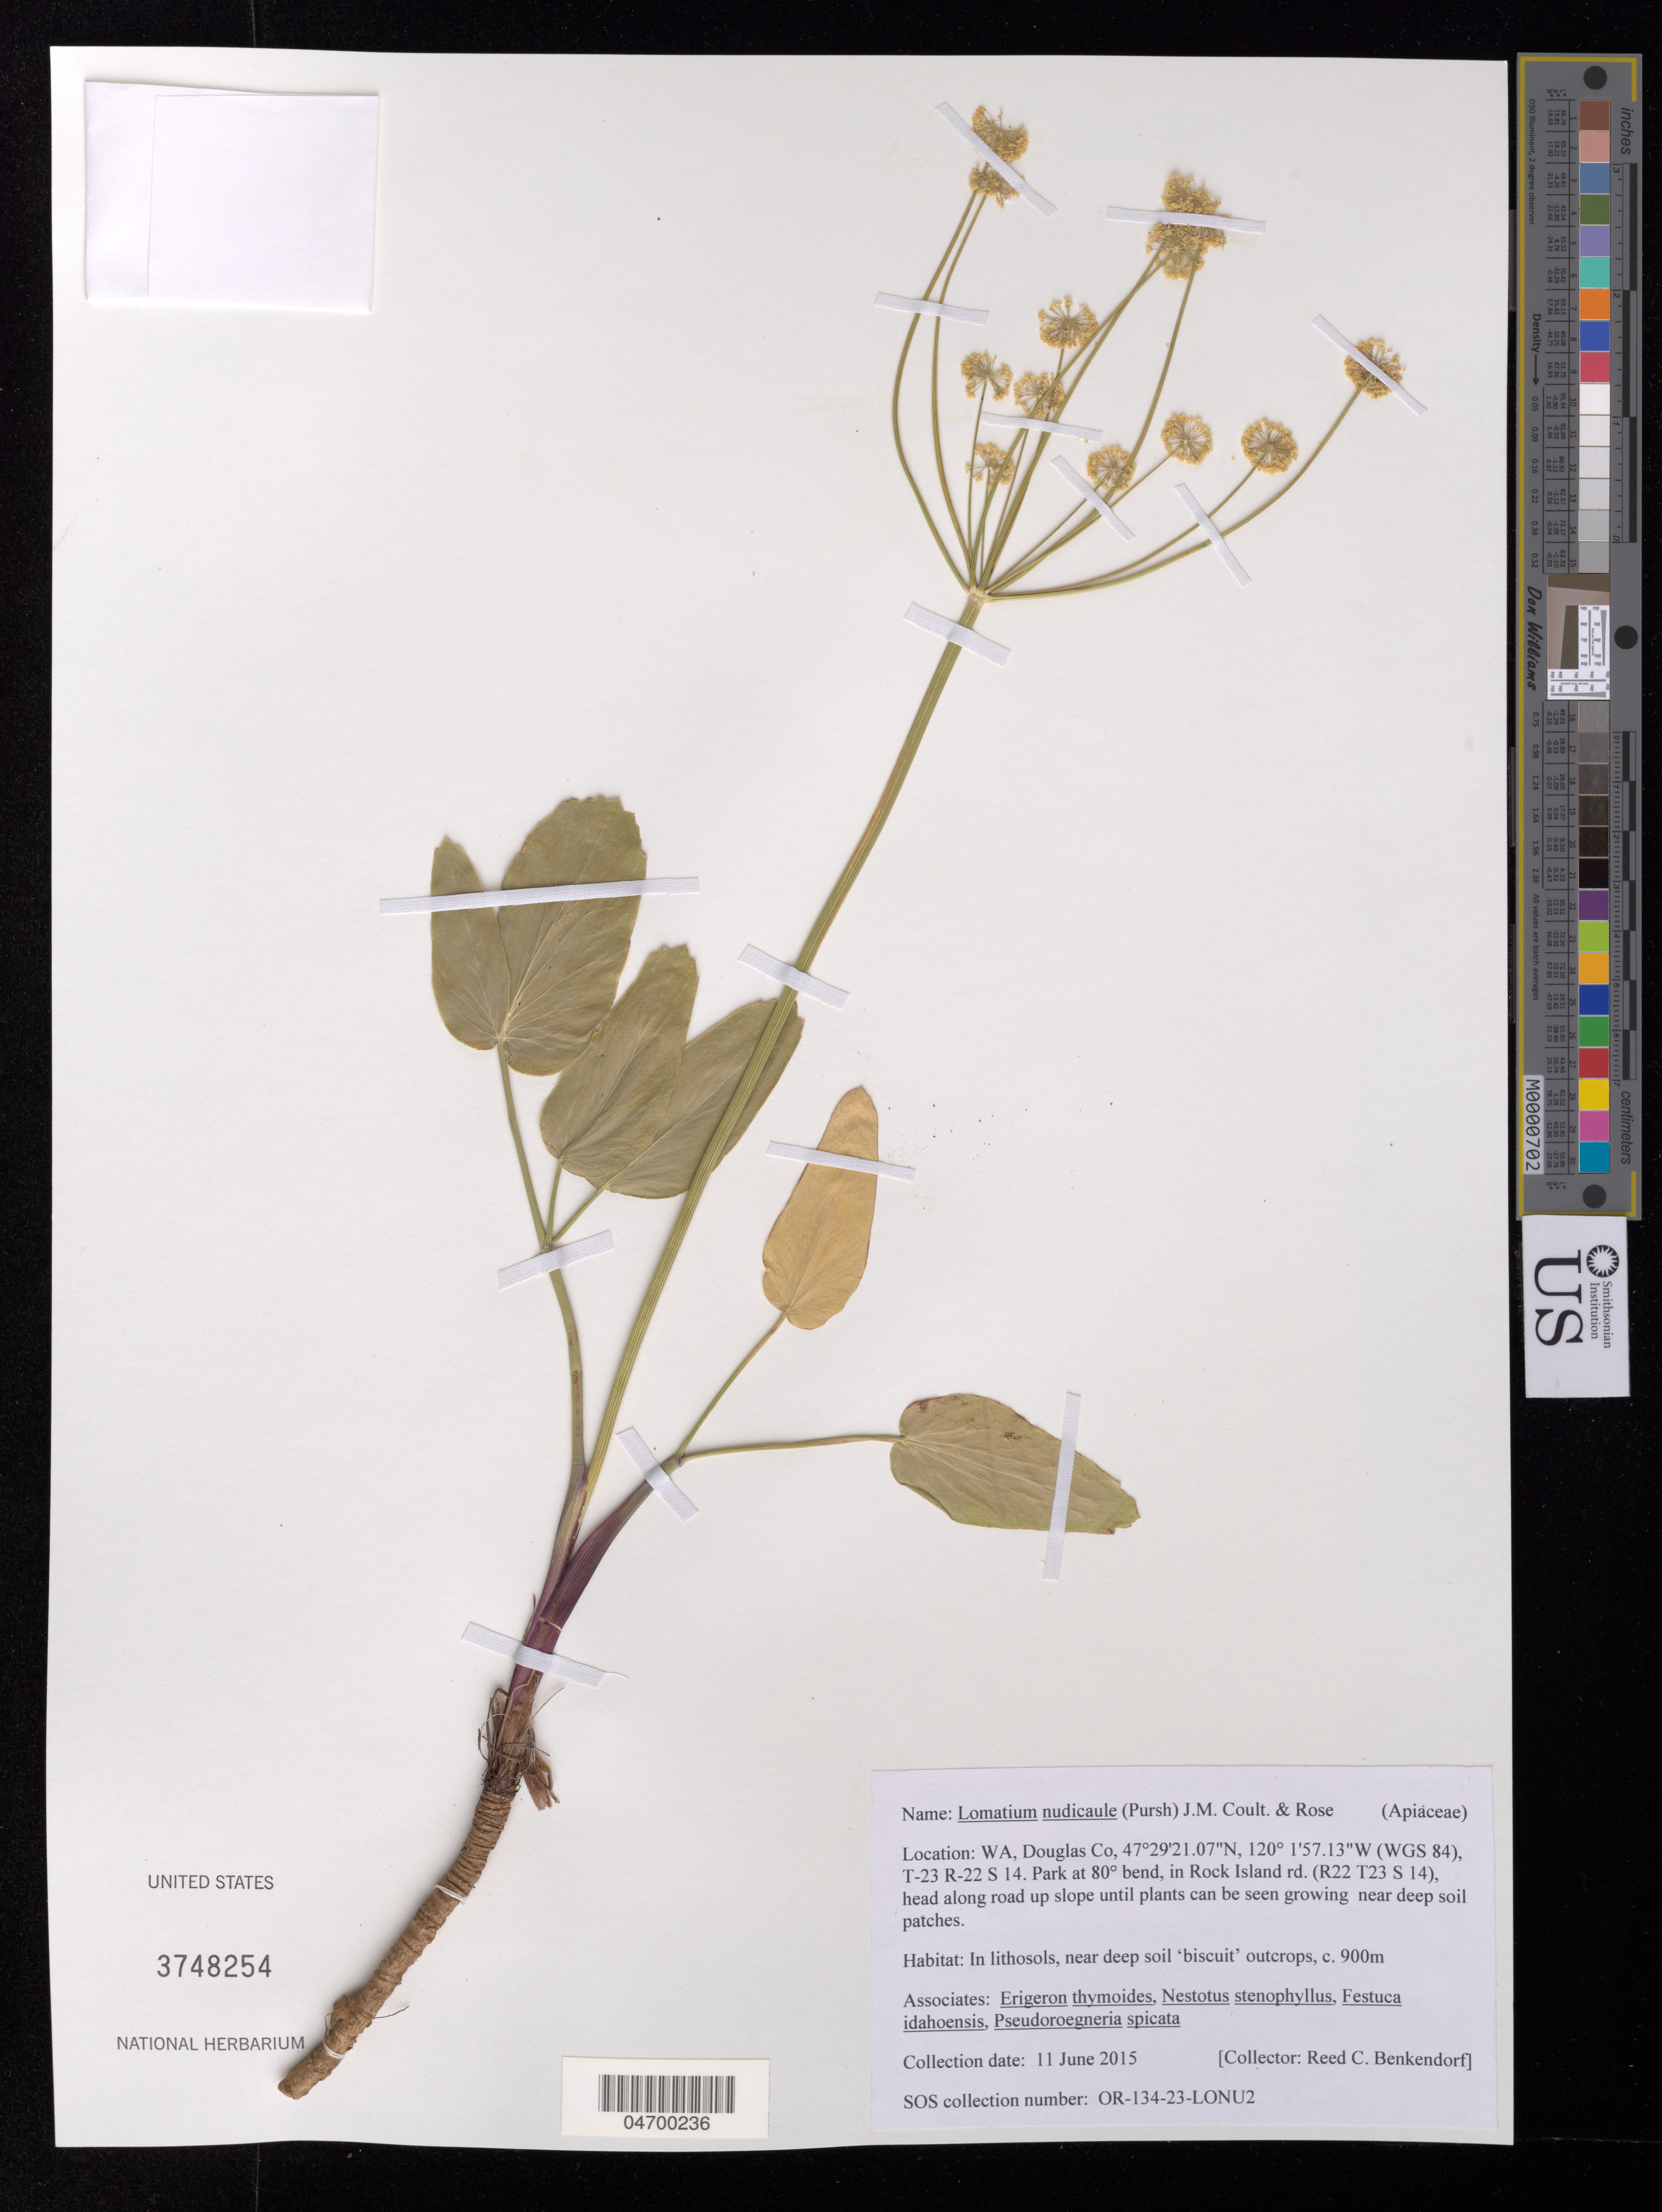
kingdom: Plantae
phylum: Tracheophyta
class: Magnoliopsida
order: Apiales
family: Apiaceae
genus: Lomatium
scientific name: Lomatium nudicaule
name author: (Pursh) J.M. Coult. & Rose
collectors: R. Benkendorf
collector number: OR-134-23-LONU2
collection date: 2015-06-11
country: United States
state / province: Washington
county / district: Douglas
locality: WA, Douglas Co, (WGS 84), T-23 R-22 S 12. Park at 80º bend, in Rock Island rd. (R22 T23 S 14).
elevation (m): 900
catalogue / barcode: US 3748254